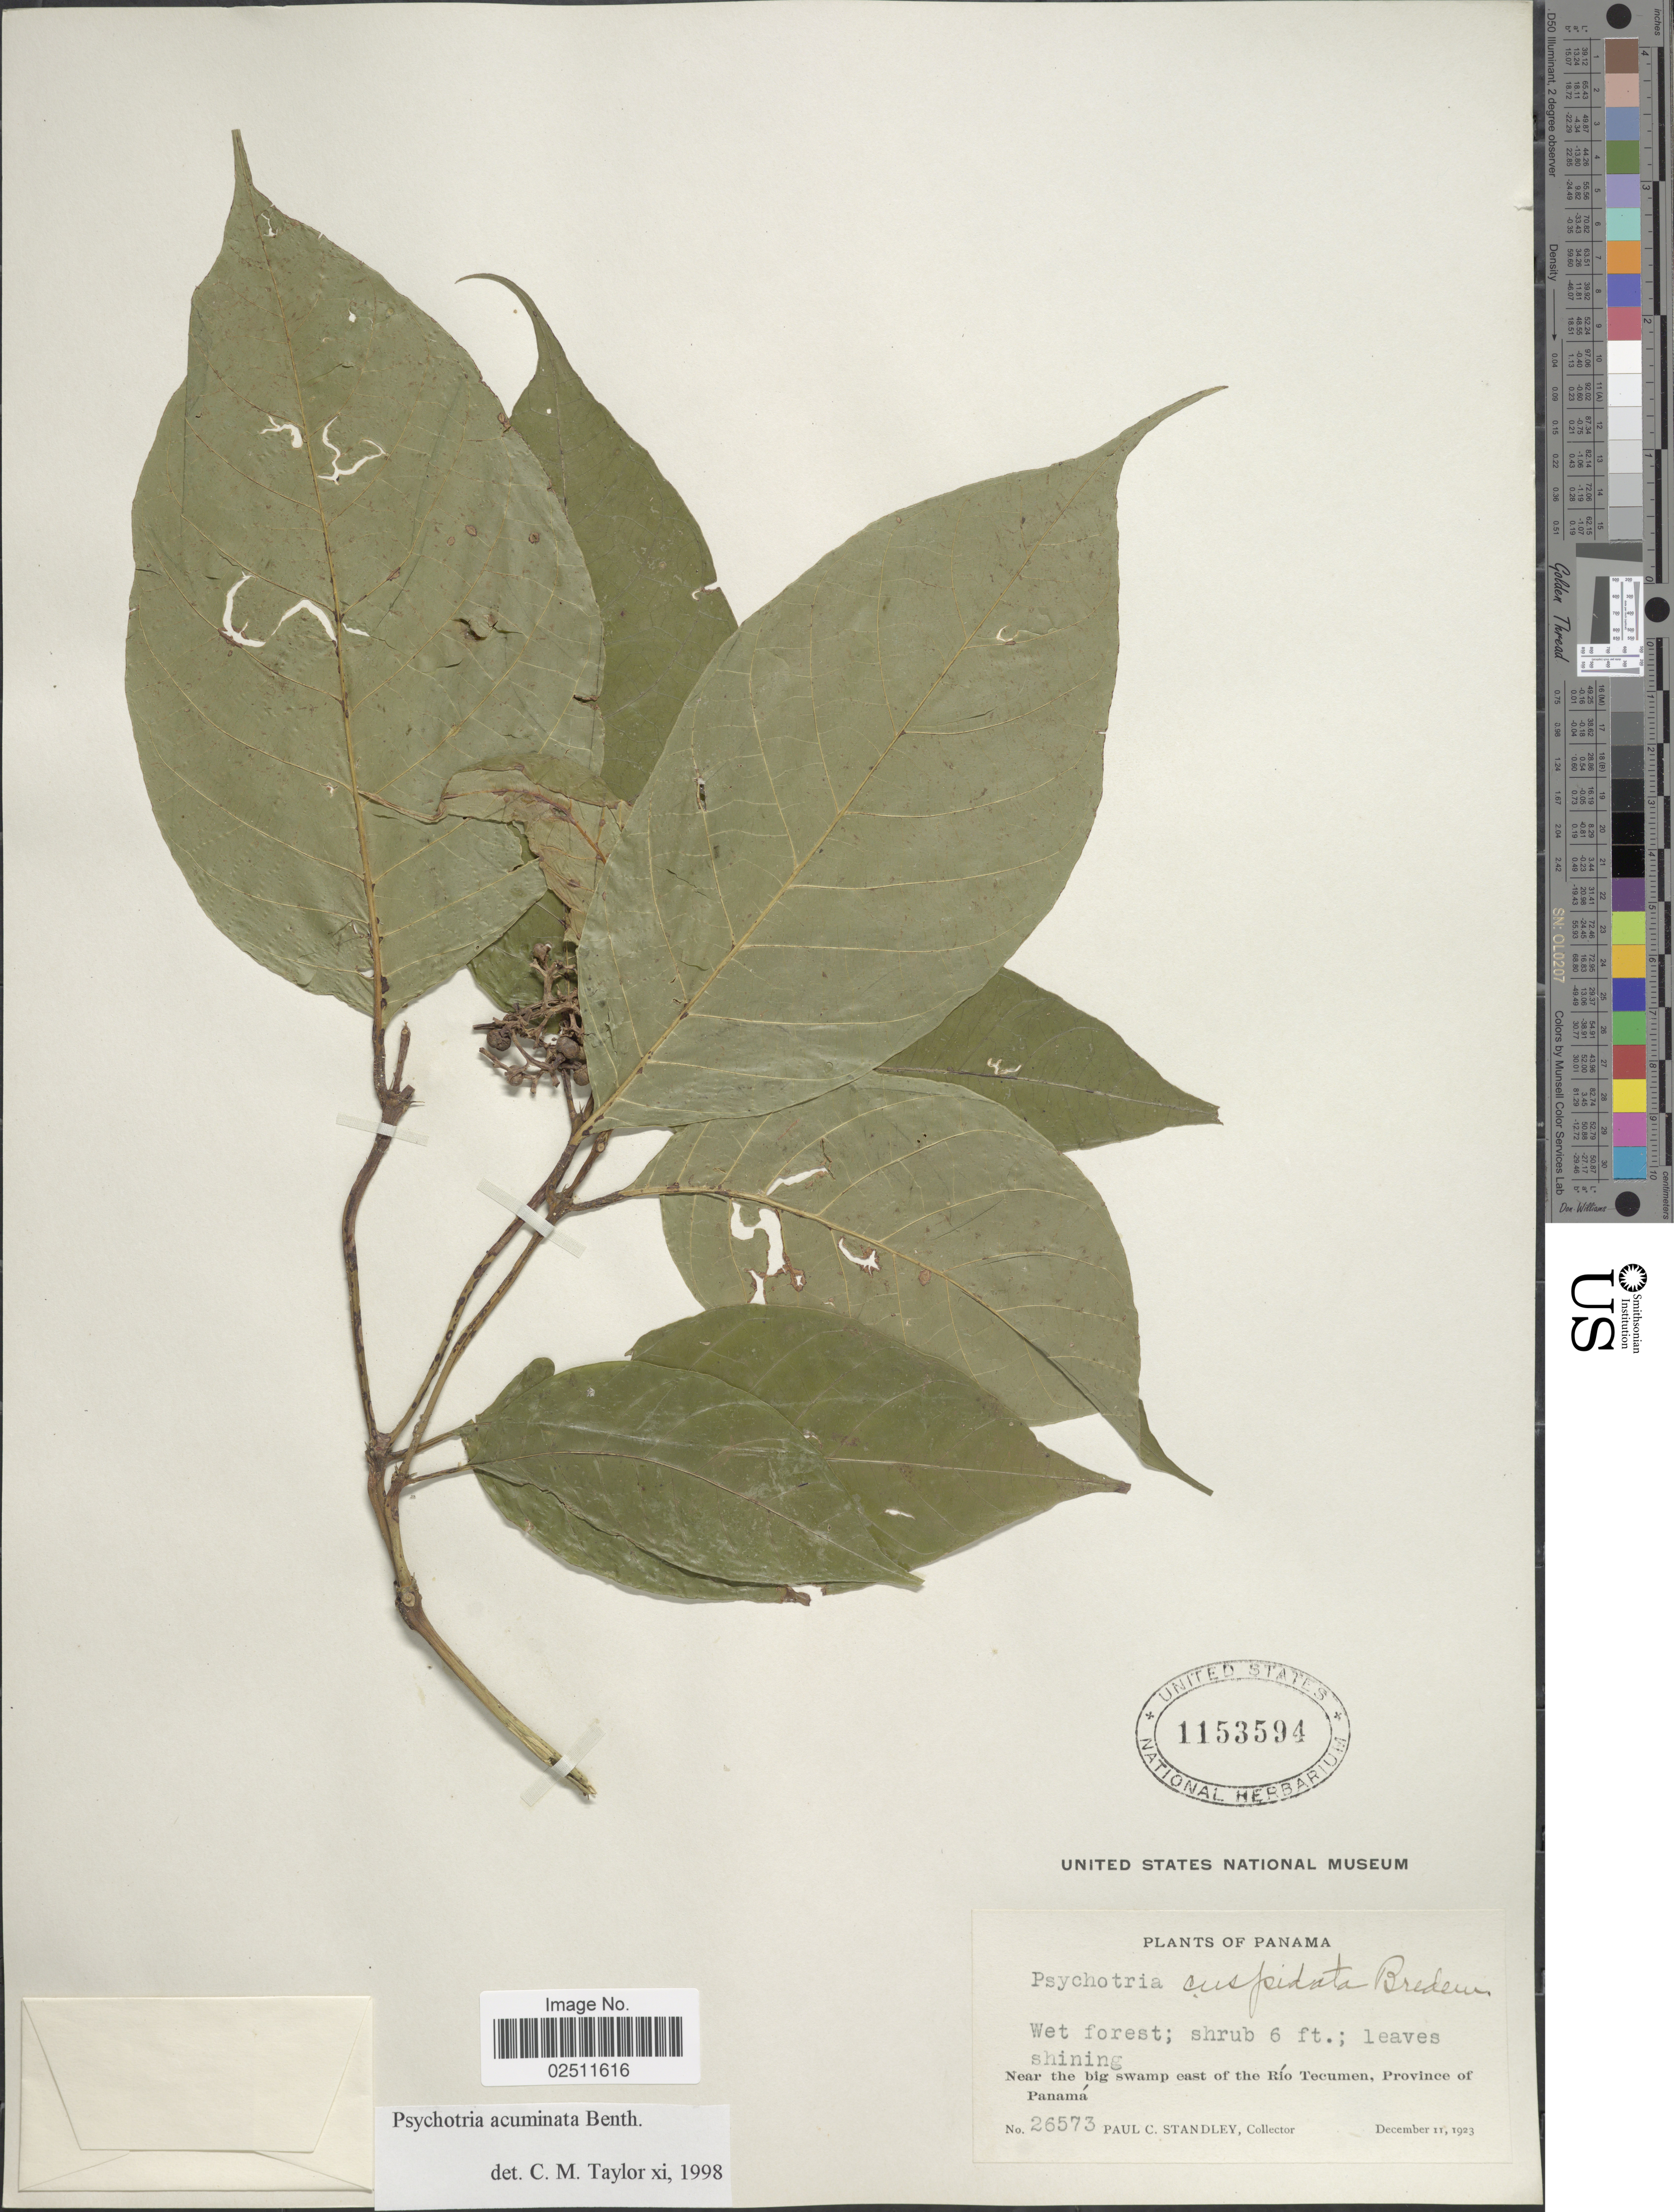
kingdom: Plantae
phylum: Tracheophyta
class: Magnoliopsida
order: Gentianales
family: Rubiaceae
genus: Psychotria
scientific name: Psychotria acuminata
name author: Benth.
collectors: P. C. Standley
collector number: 26573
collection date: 1923-12-11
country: Panama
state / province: Panamá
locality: Near the big swamp east of the Rio Tecumen.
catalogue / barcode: US 1153594